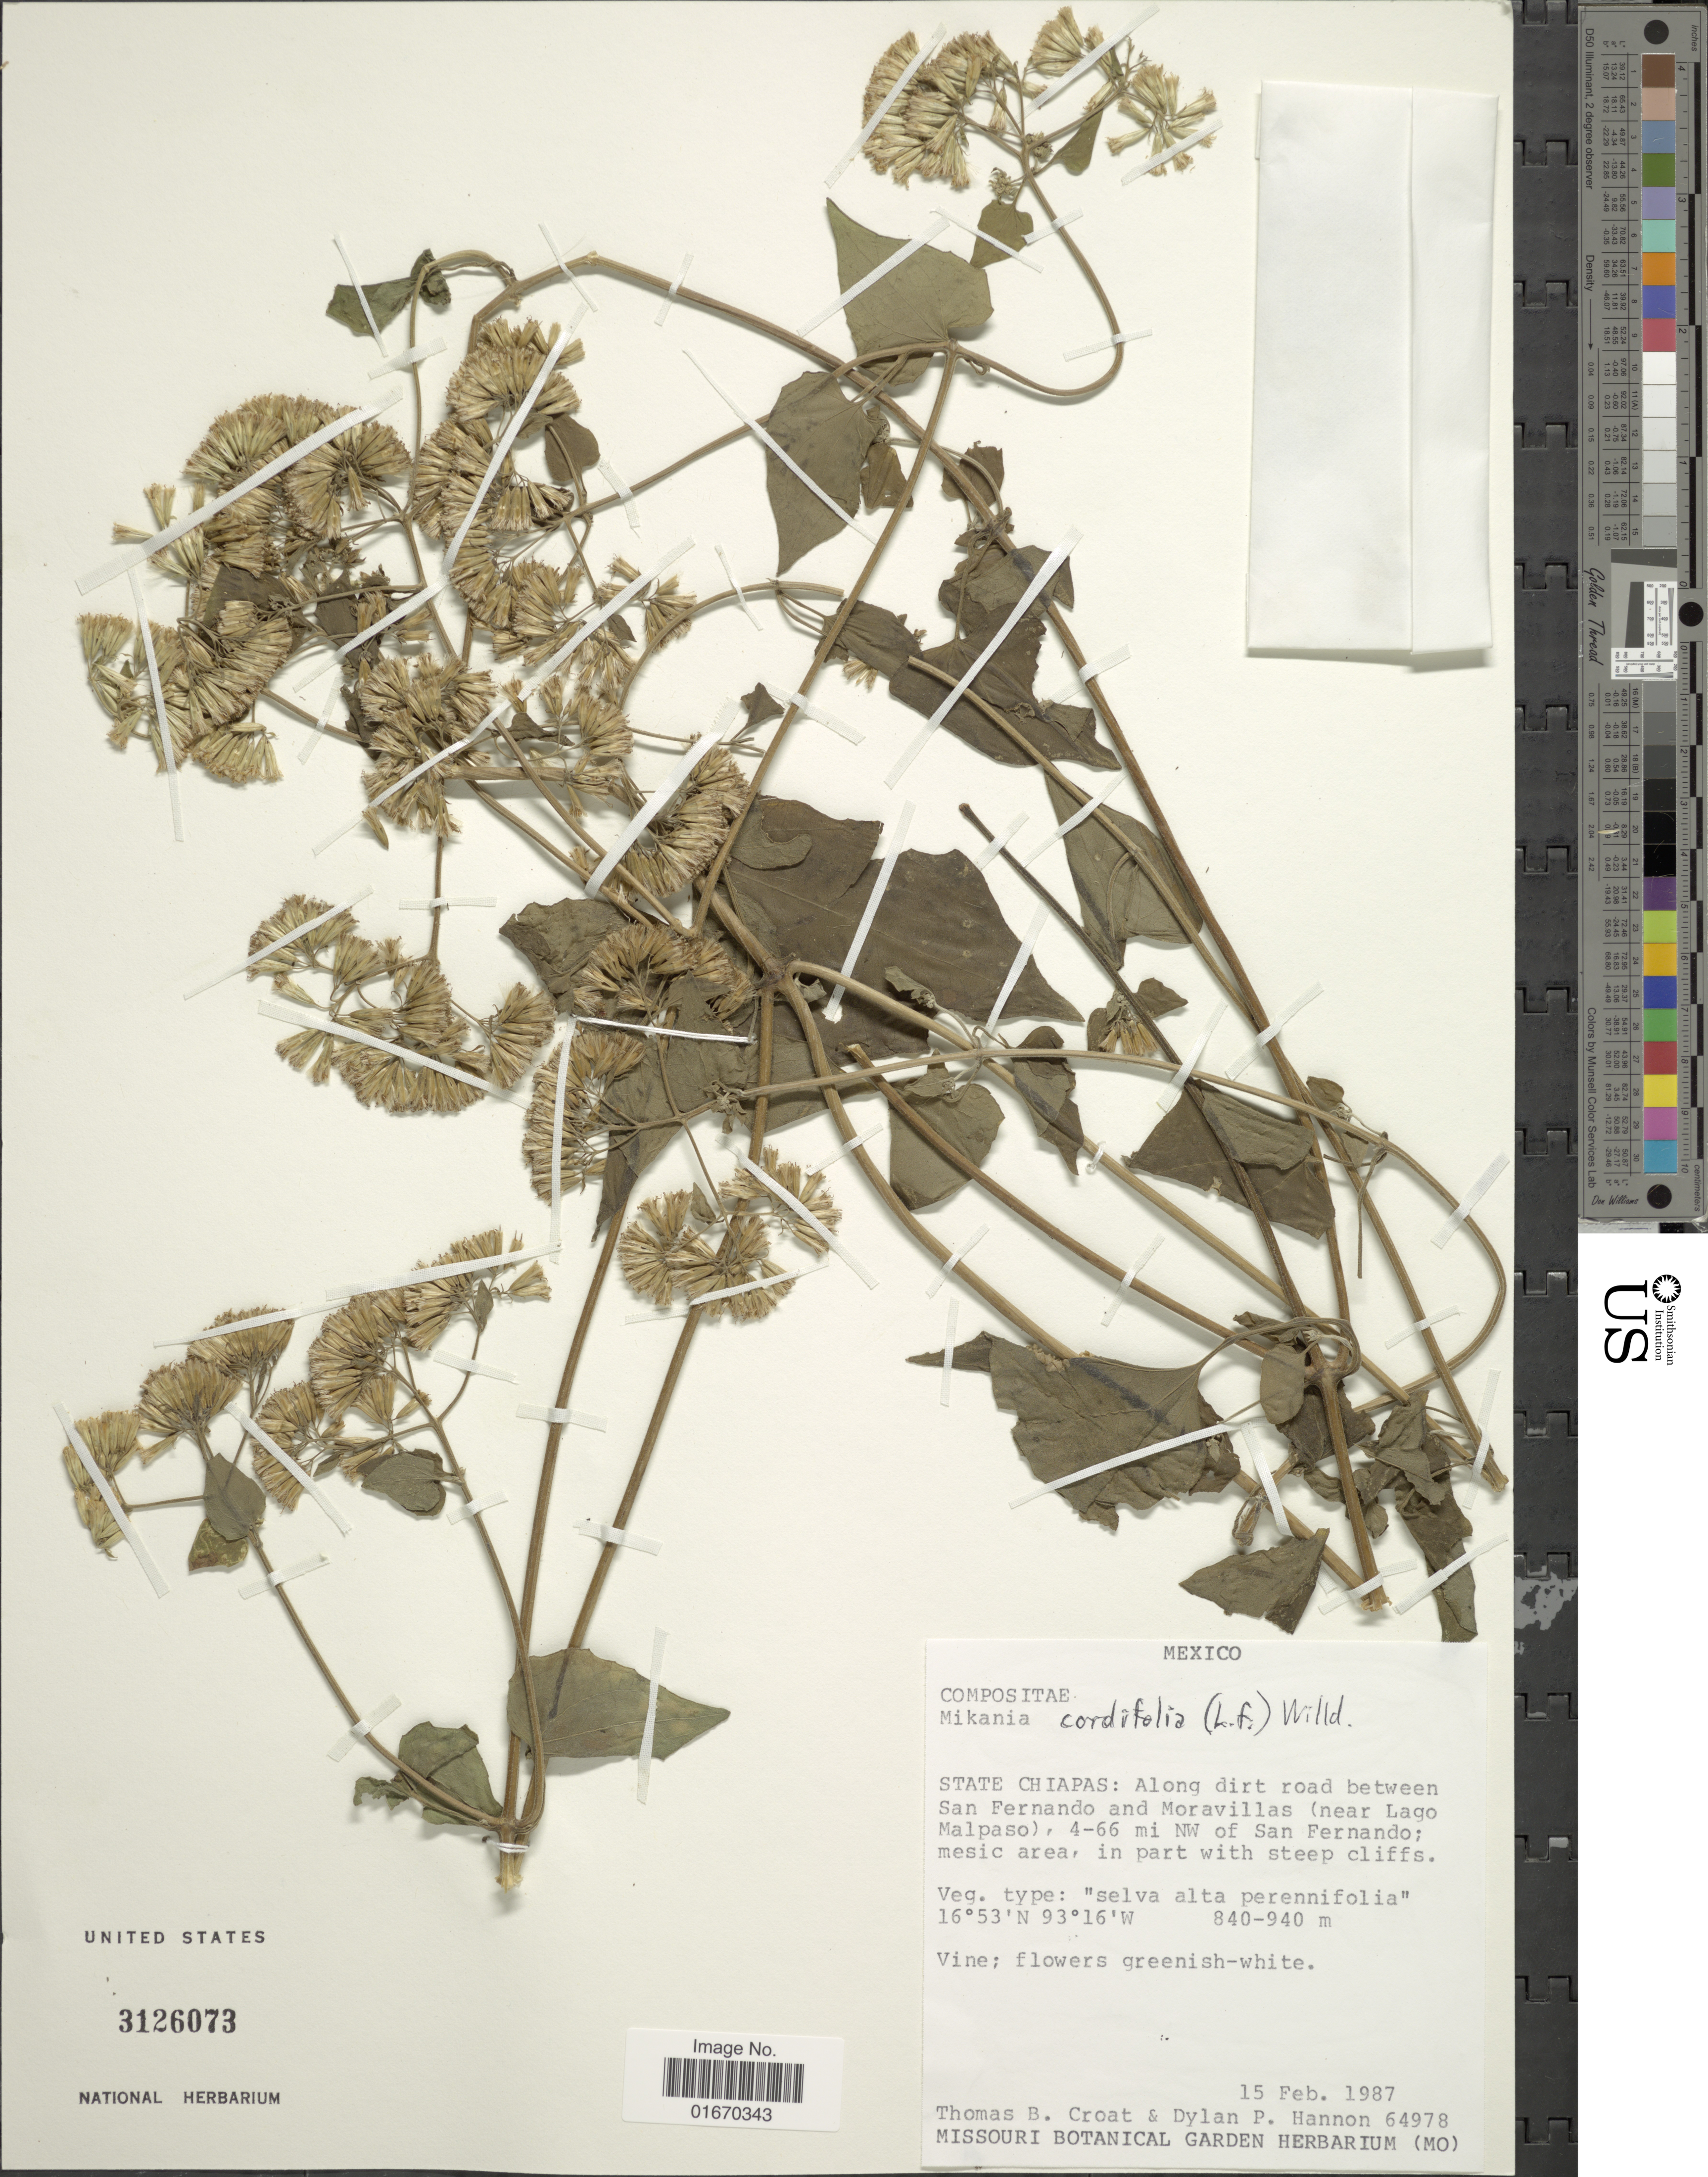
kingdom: Plantae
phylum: Tracheophyta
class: Magnoliopsida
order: Asterales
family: Asteraceae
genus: Mikania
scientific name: Mikania cordifolia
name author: Kunth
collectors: T. B. Croat & D. Hannon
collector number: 64978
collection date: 1987-02-15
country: Mexico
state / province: Chiapas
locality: Along dirt road between San Fernando and Moravillas (near Lago Malpaso), 4-66 mi NW of San Fernando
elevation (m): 840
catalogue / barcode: US 3126073